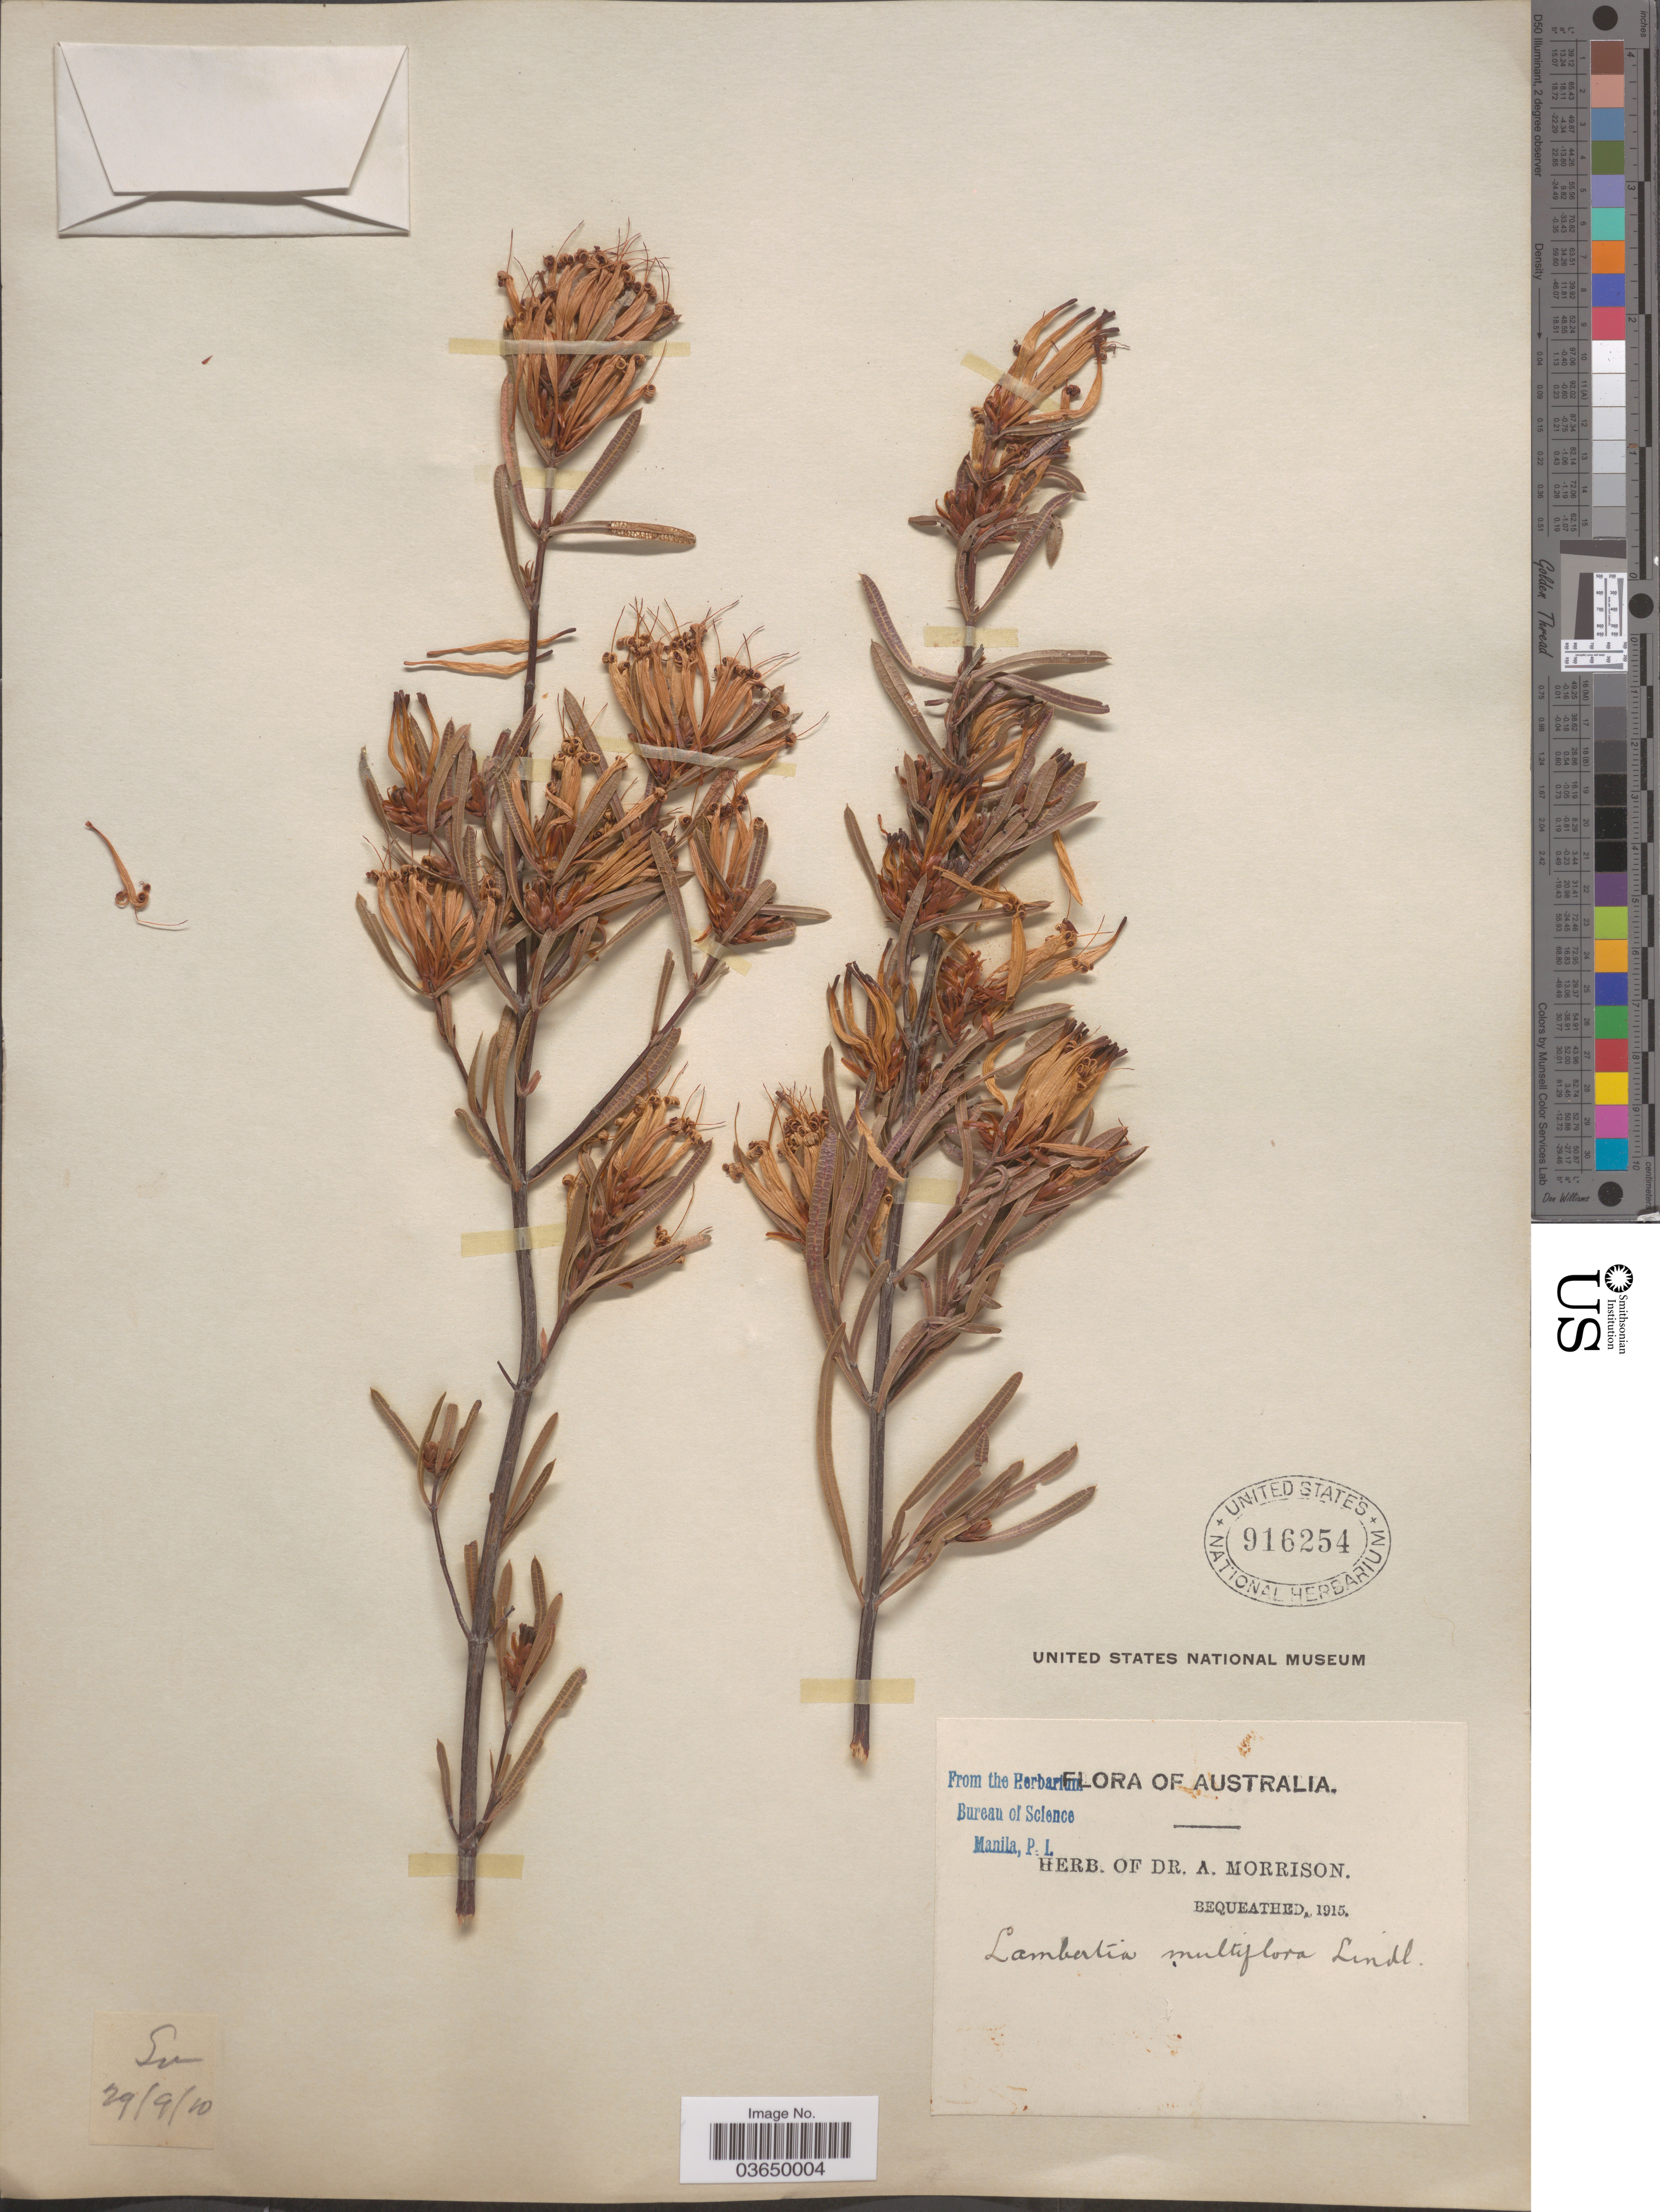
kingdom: Plantae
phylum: Tracheophyta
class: Magnoliopsida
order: Proteales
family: Proteaceae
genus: Lambertia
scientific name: Lambertia multiflora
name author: Lindl.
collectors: ex herb. Dr. A. Morrison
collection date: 1915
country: Australia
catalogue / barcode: US 916254